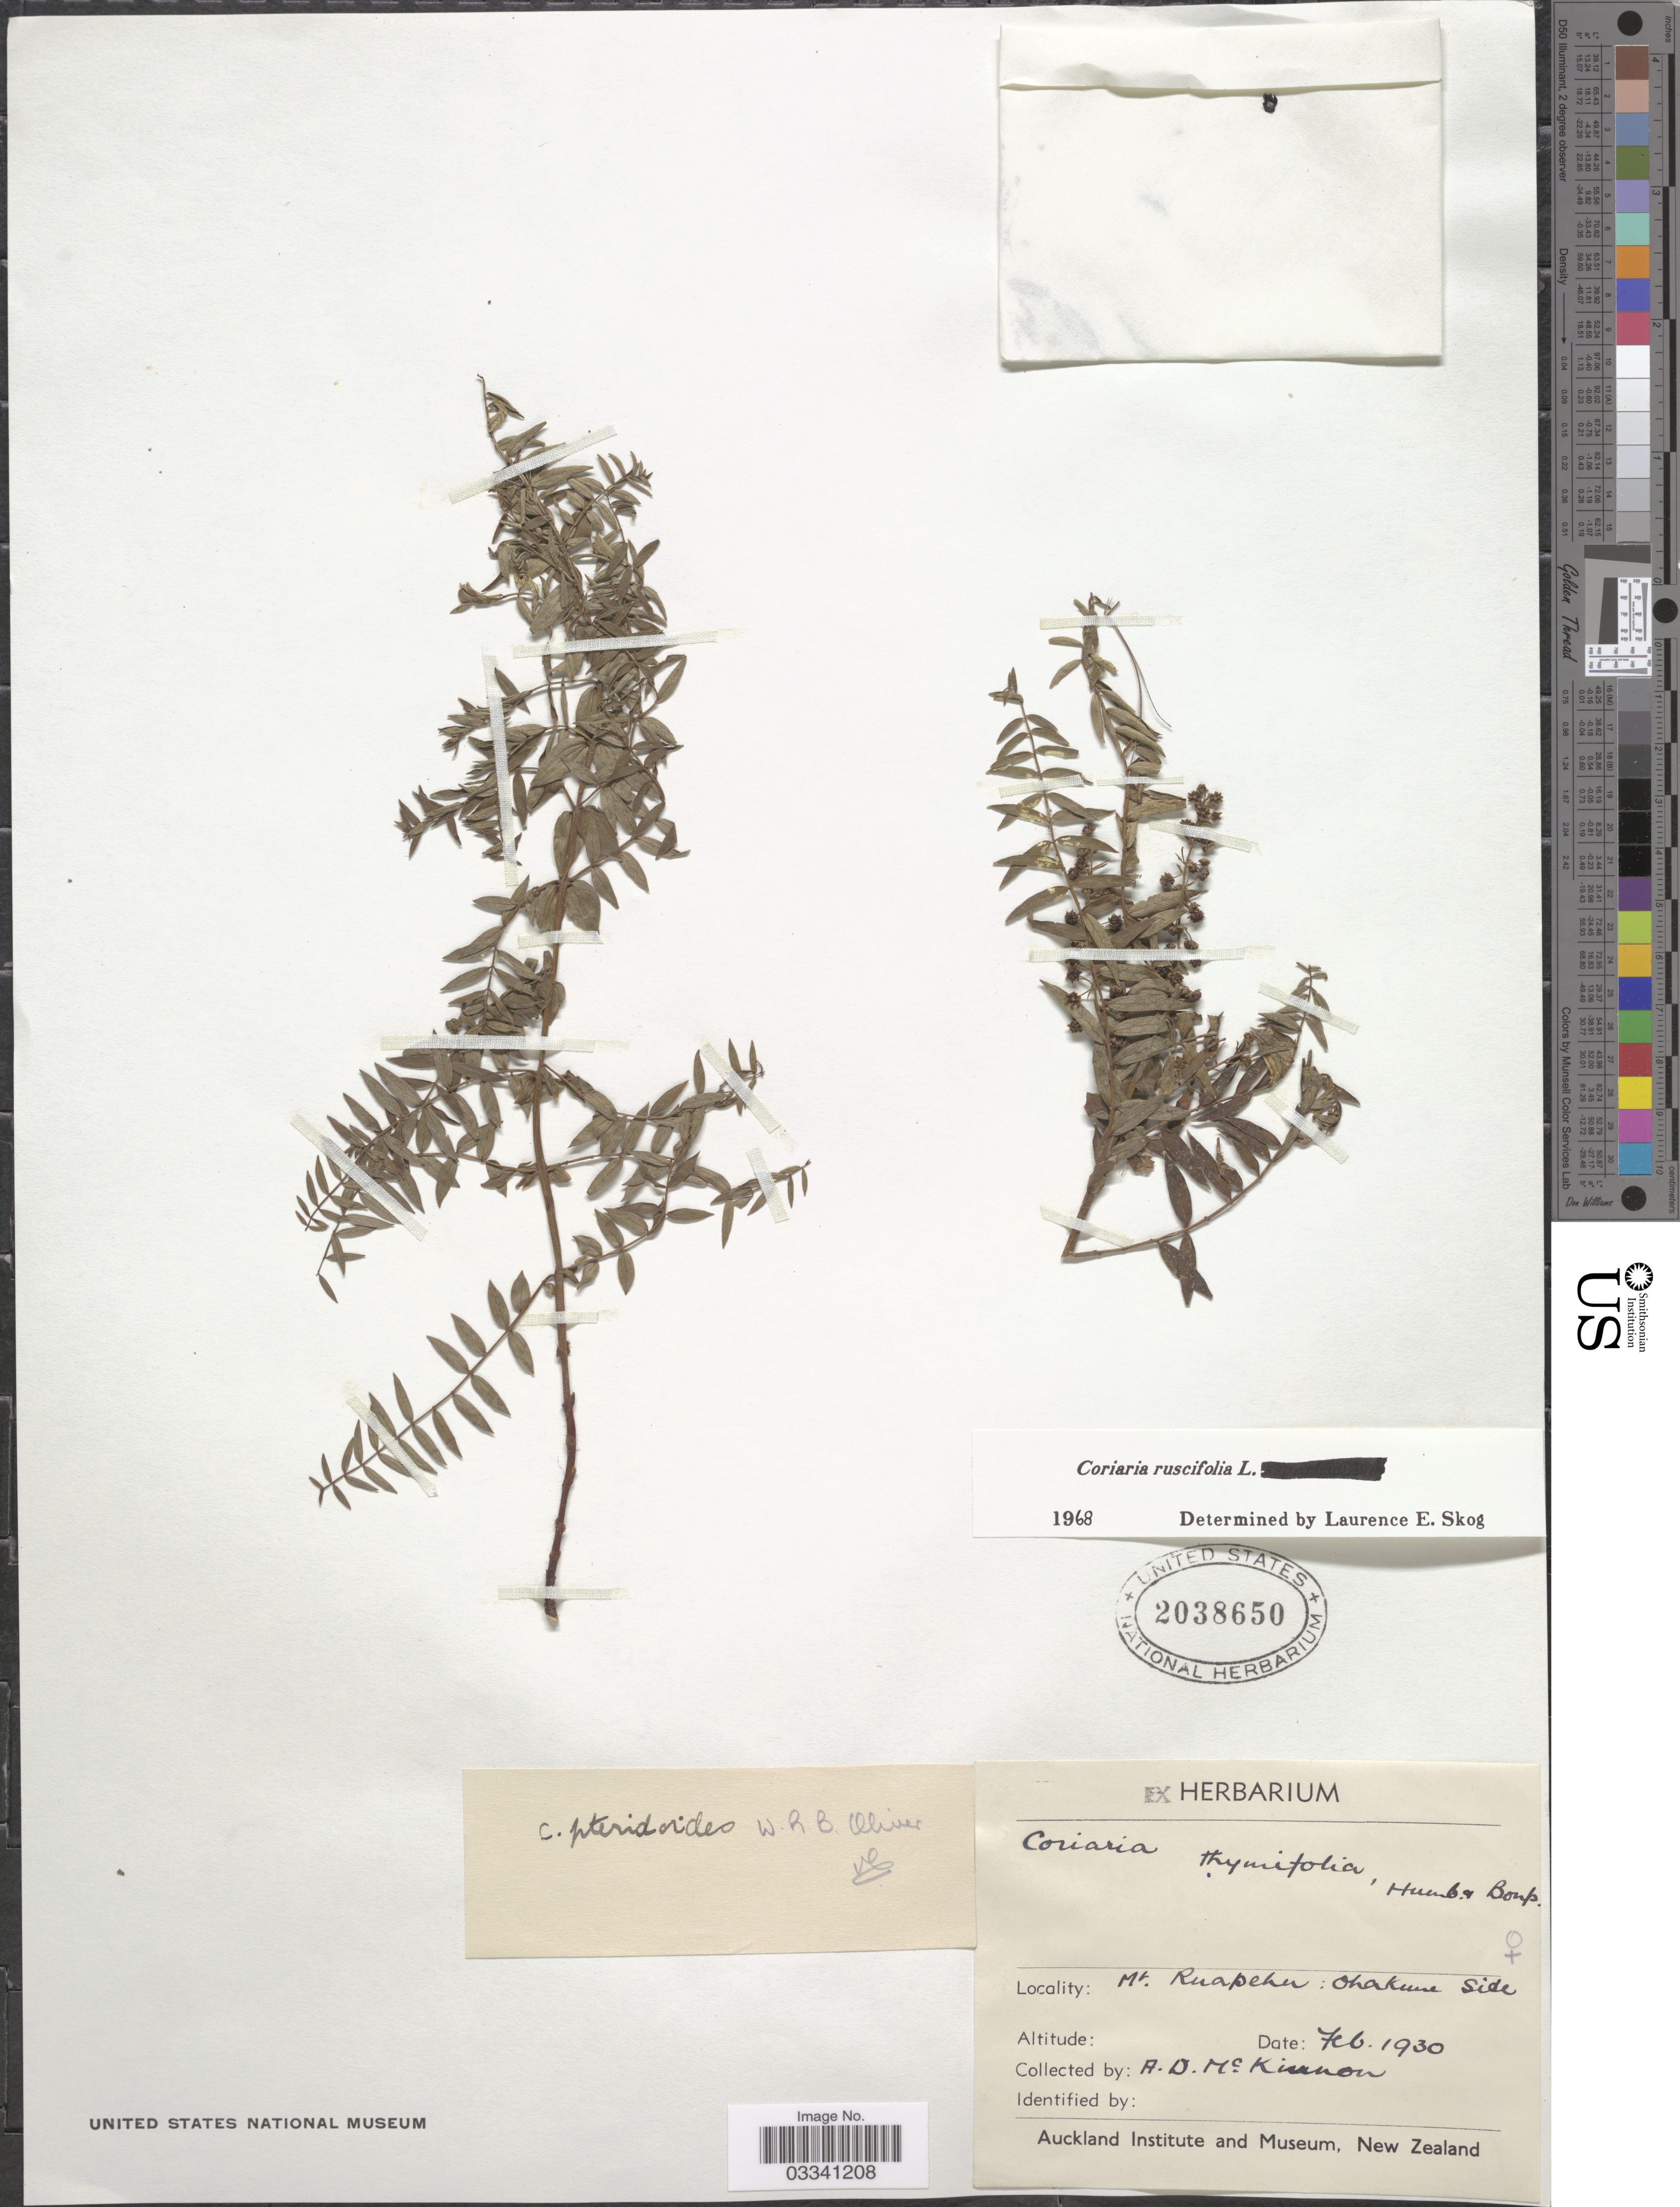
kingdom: Plantae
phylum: Tracheophyta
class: Magnoliopsida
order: Cucurbitales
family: Coriariaceae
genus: Coriaria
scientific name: Coriaria ruscifolia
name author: L.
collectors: A. McKinnon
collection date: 1930-02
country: New Zealand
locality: Mt. Ruapehu: Ohakune side.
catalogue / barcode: US 2038650